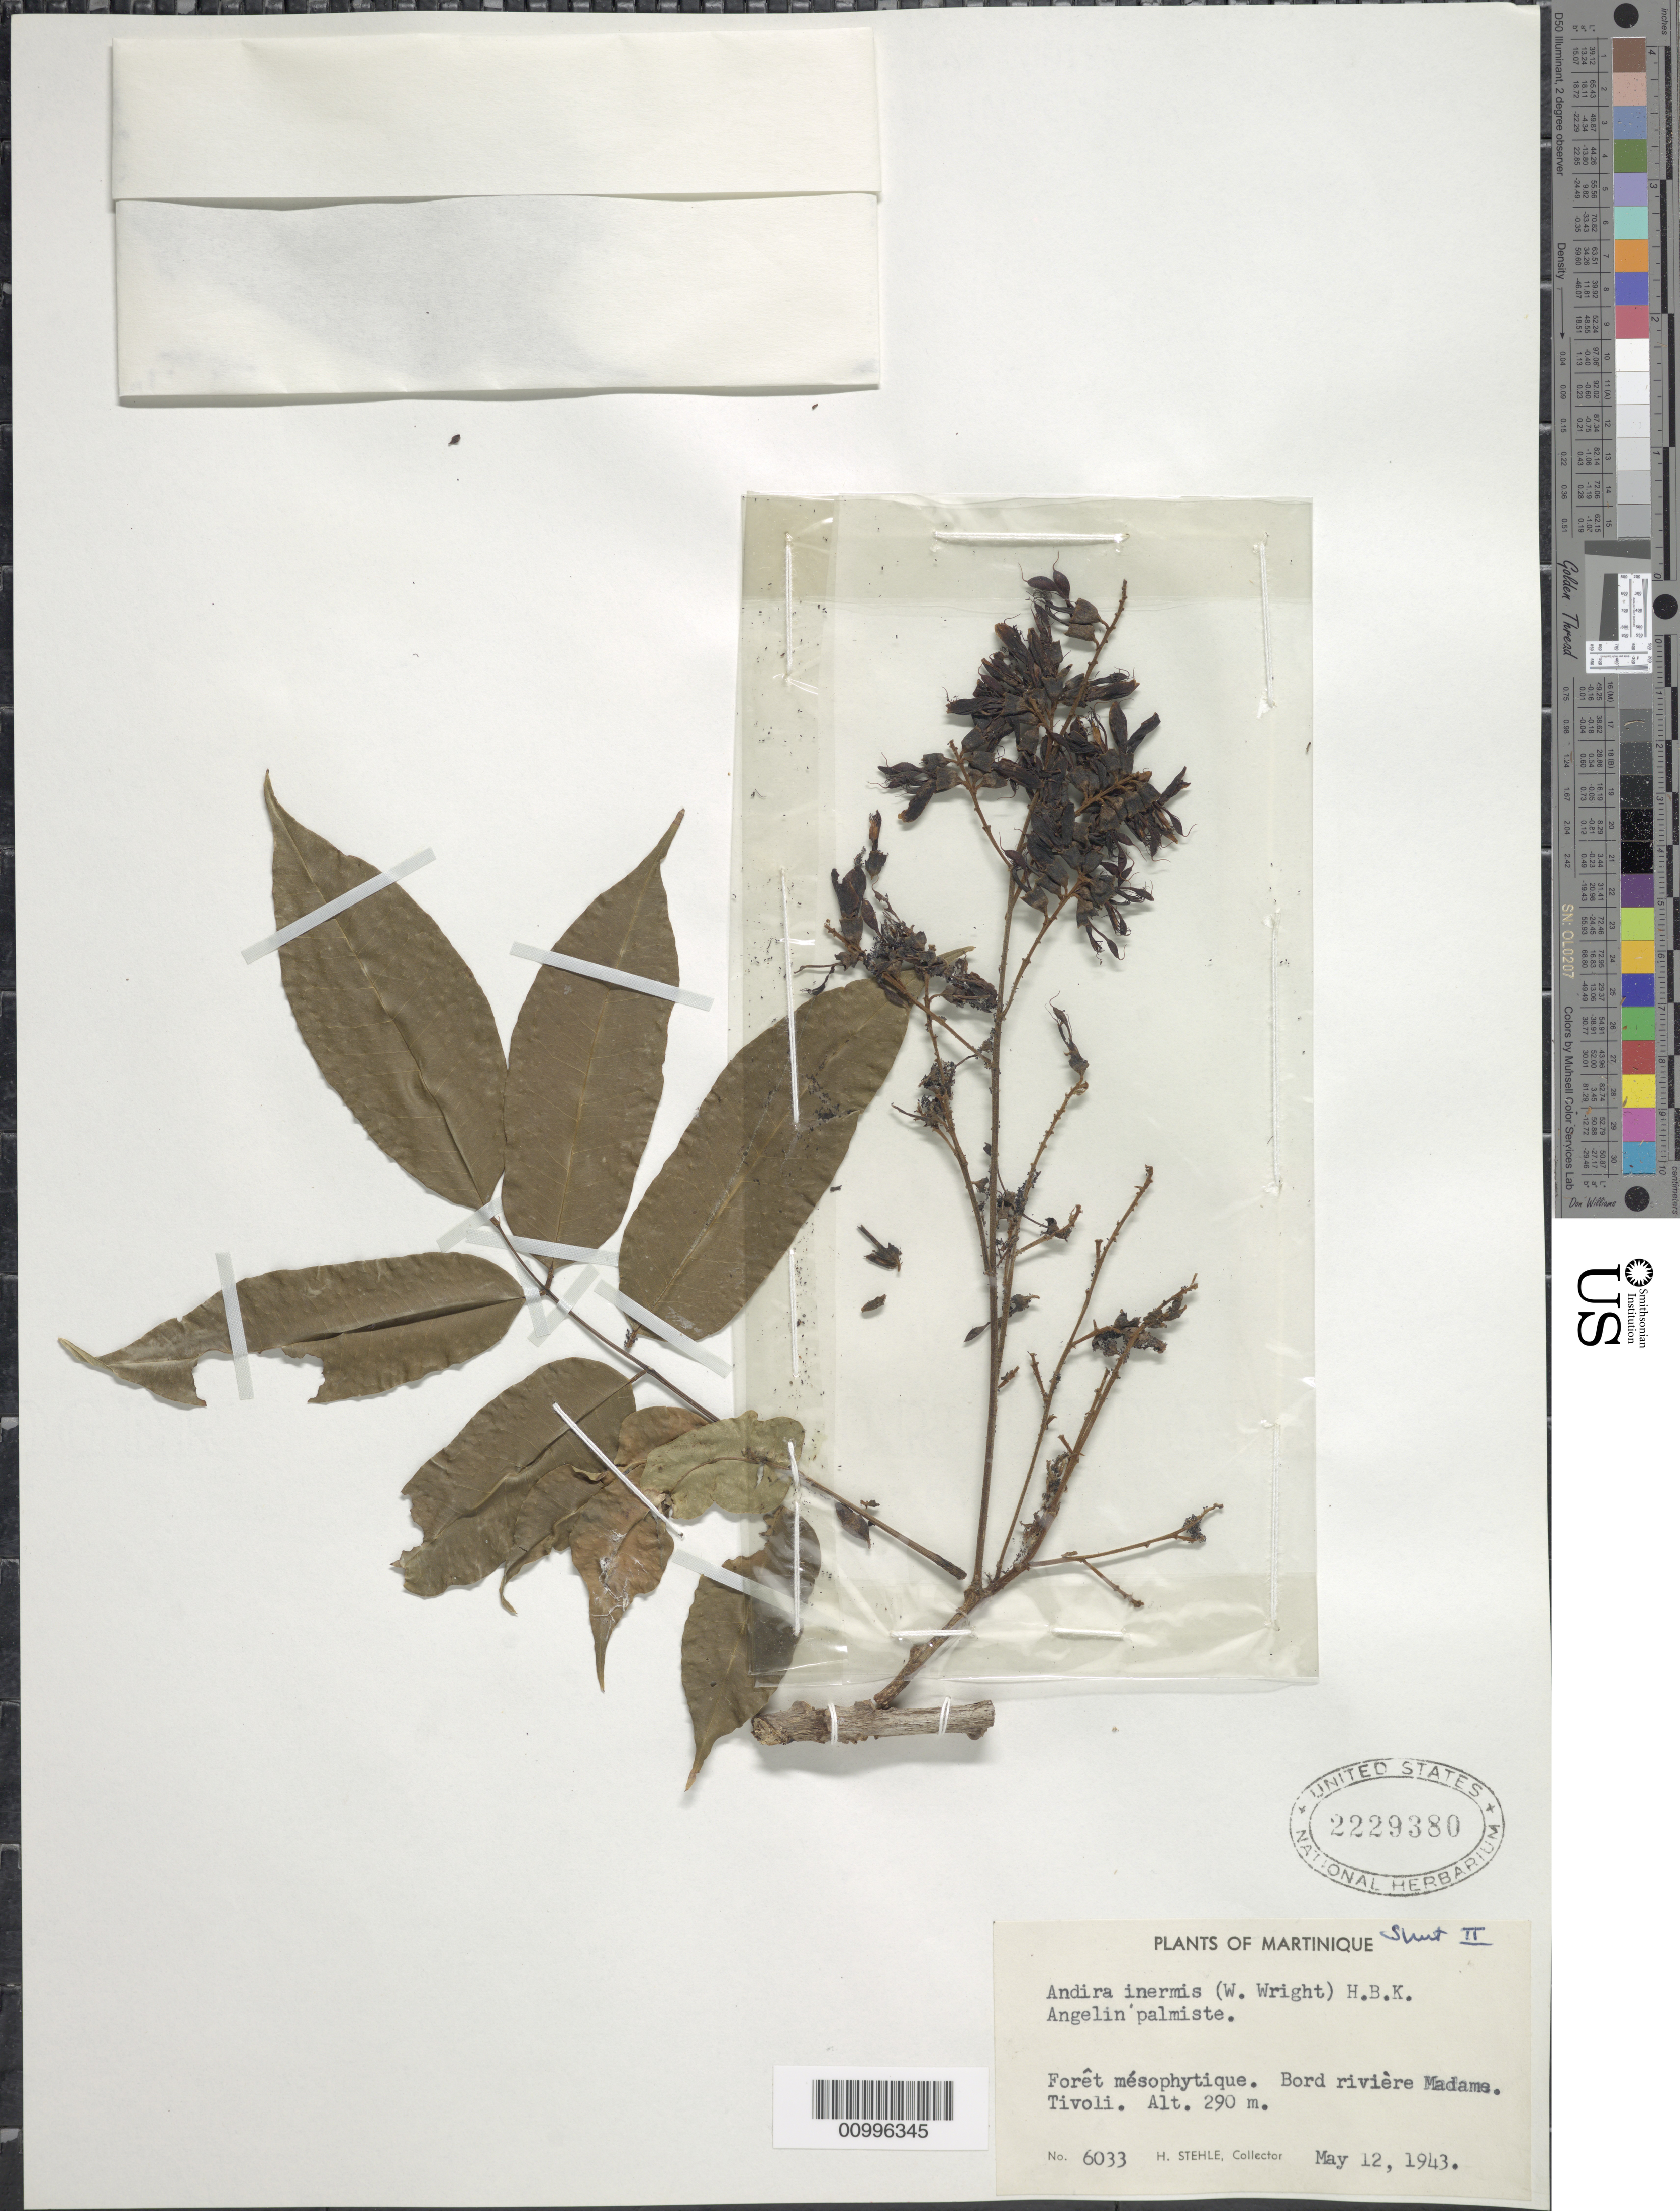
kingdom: Plantae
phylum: Tracheophyta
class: Magnoliopsida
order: Fabales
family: Fabaceae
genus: Andira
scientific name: Andira inermis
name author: (W. Wright) Kunth ex DC.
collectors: H. Stehlé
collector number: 6033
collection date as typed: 12 May 1943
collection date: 1943-05-12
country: Martinique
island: Martinique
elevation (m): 290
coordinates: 0 N, 0 E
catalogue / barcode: US 2229380